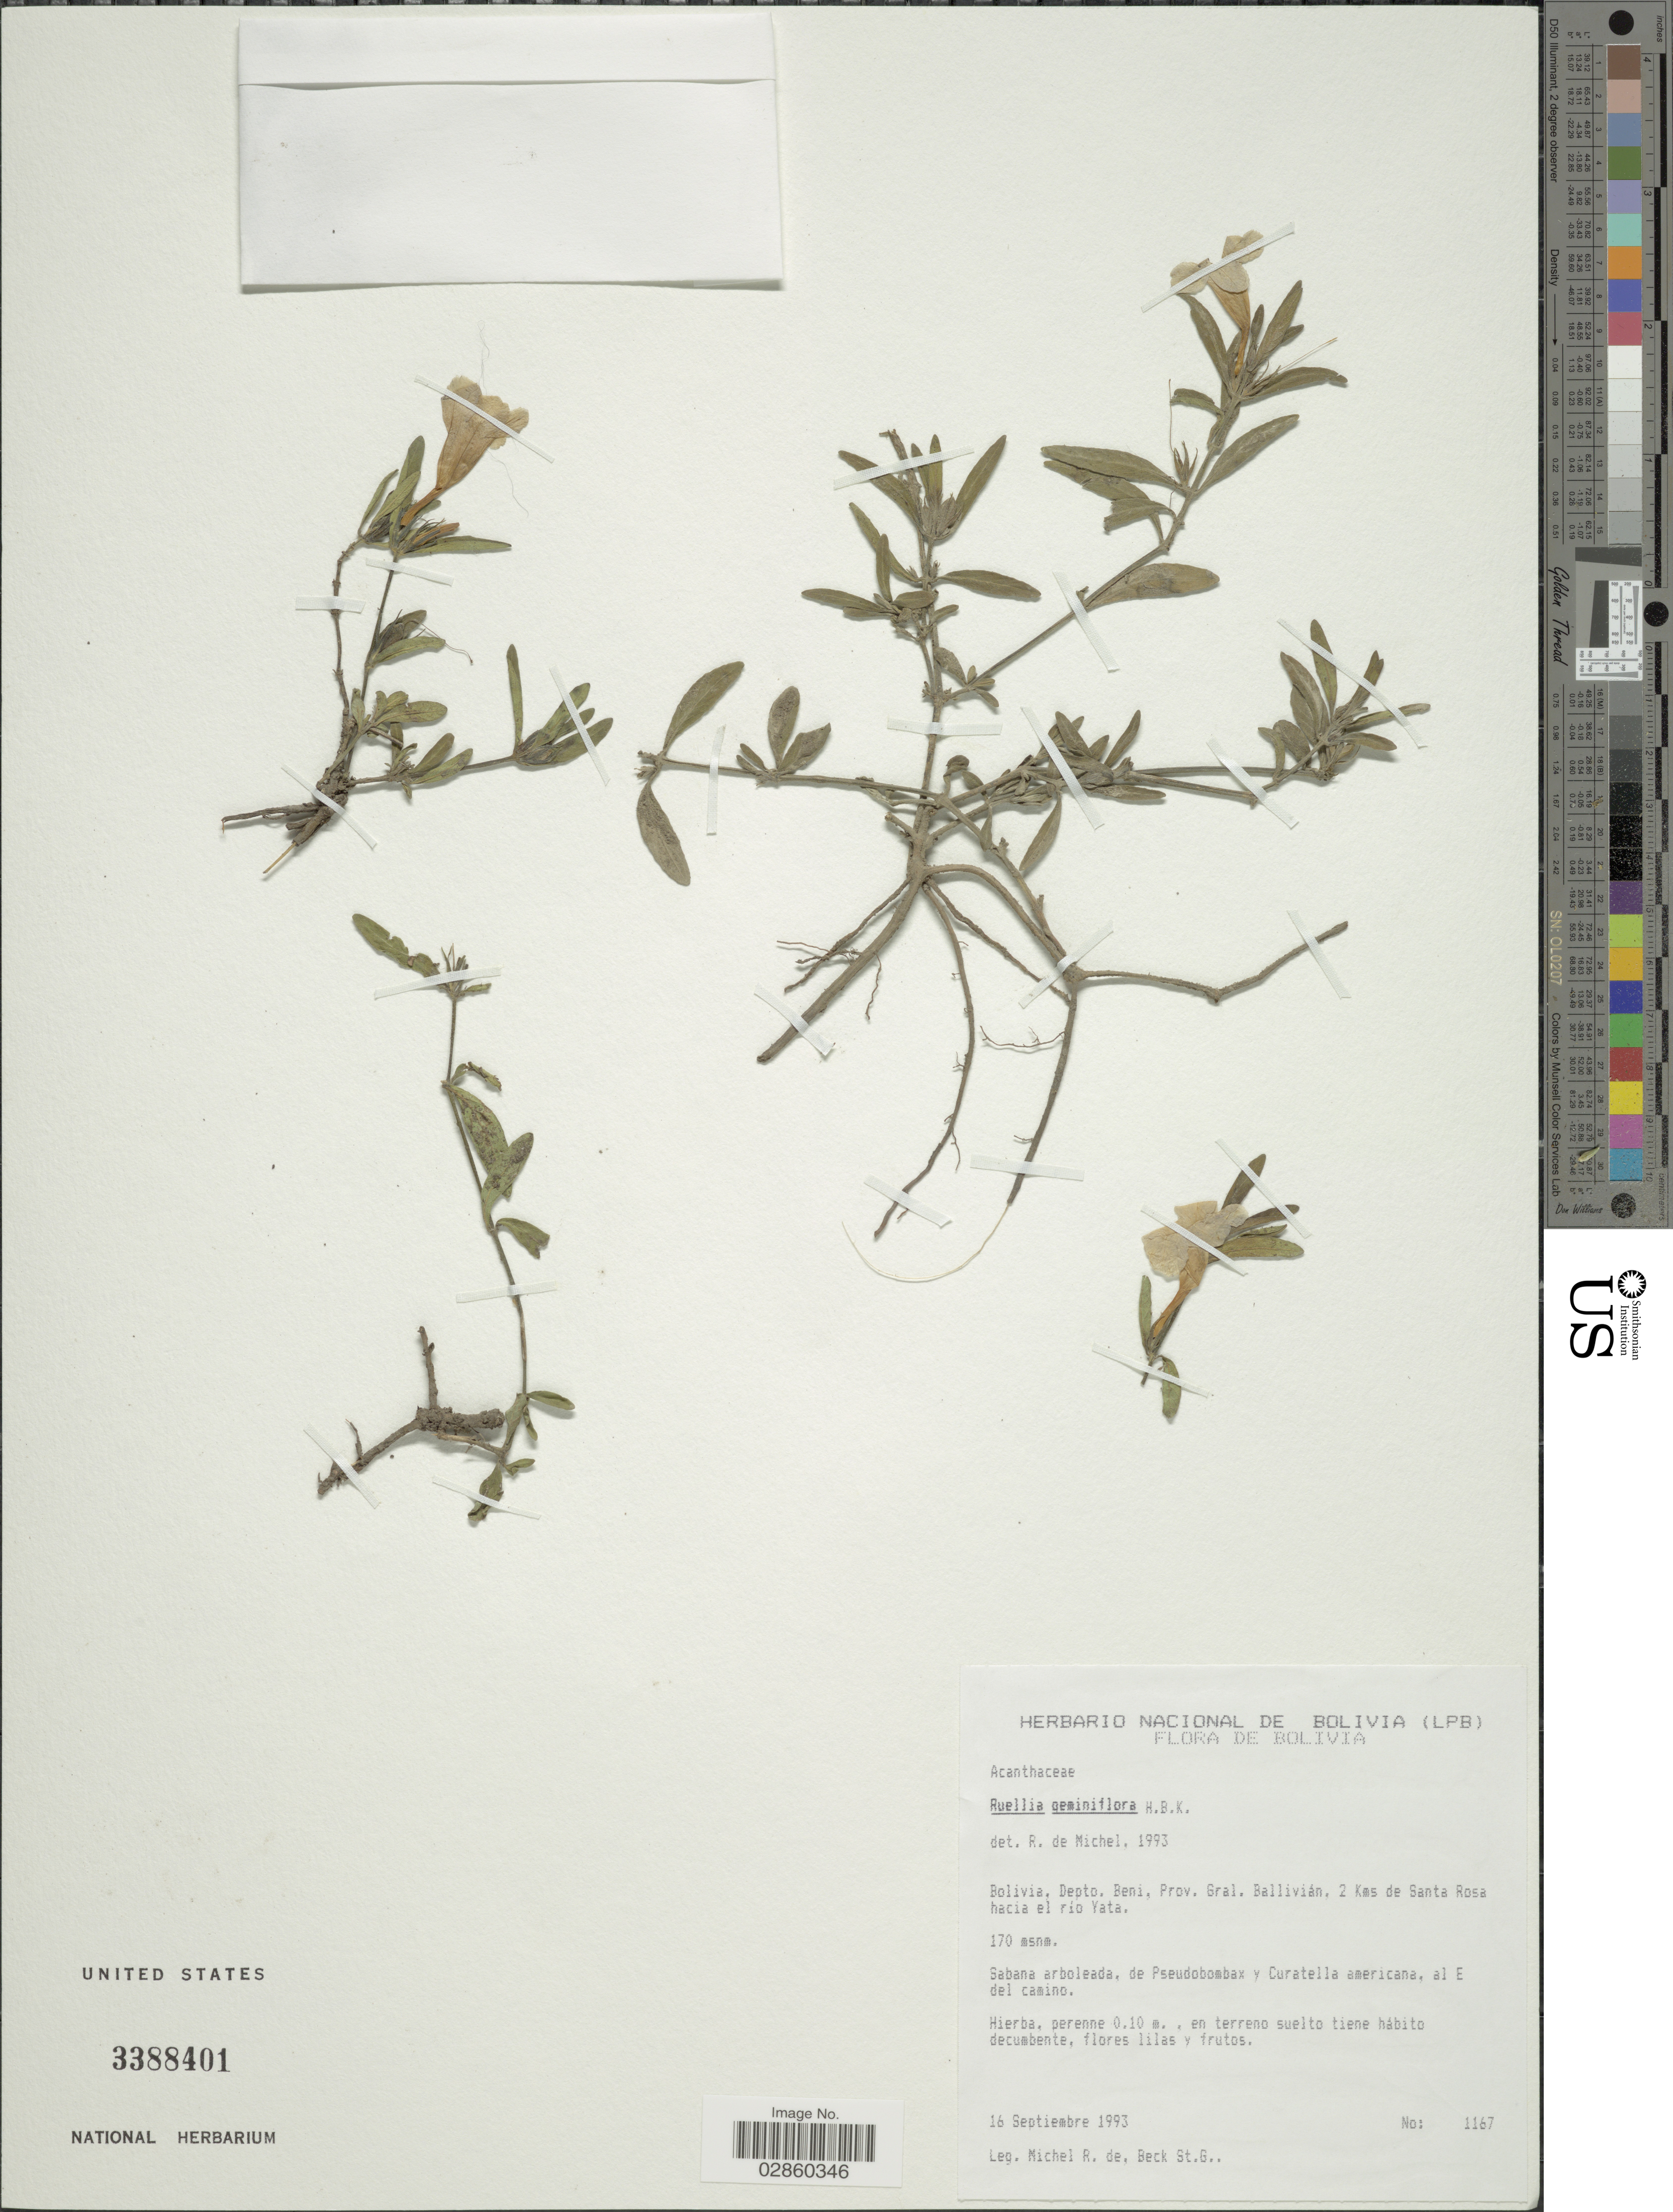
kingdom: Plantae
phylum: Tracheophyta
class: Magnoliopsida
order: Lamiales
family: Acanthaceae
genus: Ruellia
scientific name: Ruellia geminiflora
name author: Kunth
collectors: d. Michel R. & S. G. Beck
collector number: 1167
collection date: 1993-09-16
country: Bolivia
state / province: Beni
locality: Depto. Beni, Prov. Gral, Ballivián, 2 Kms de Santa Rosa hacia el río Yata.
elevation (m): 170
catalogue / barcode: US 3388401